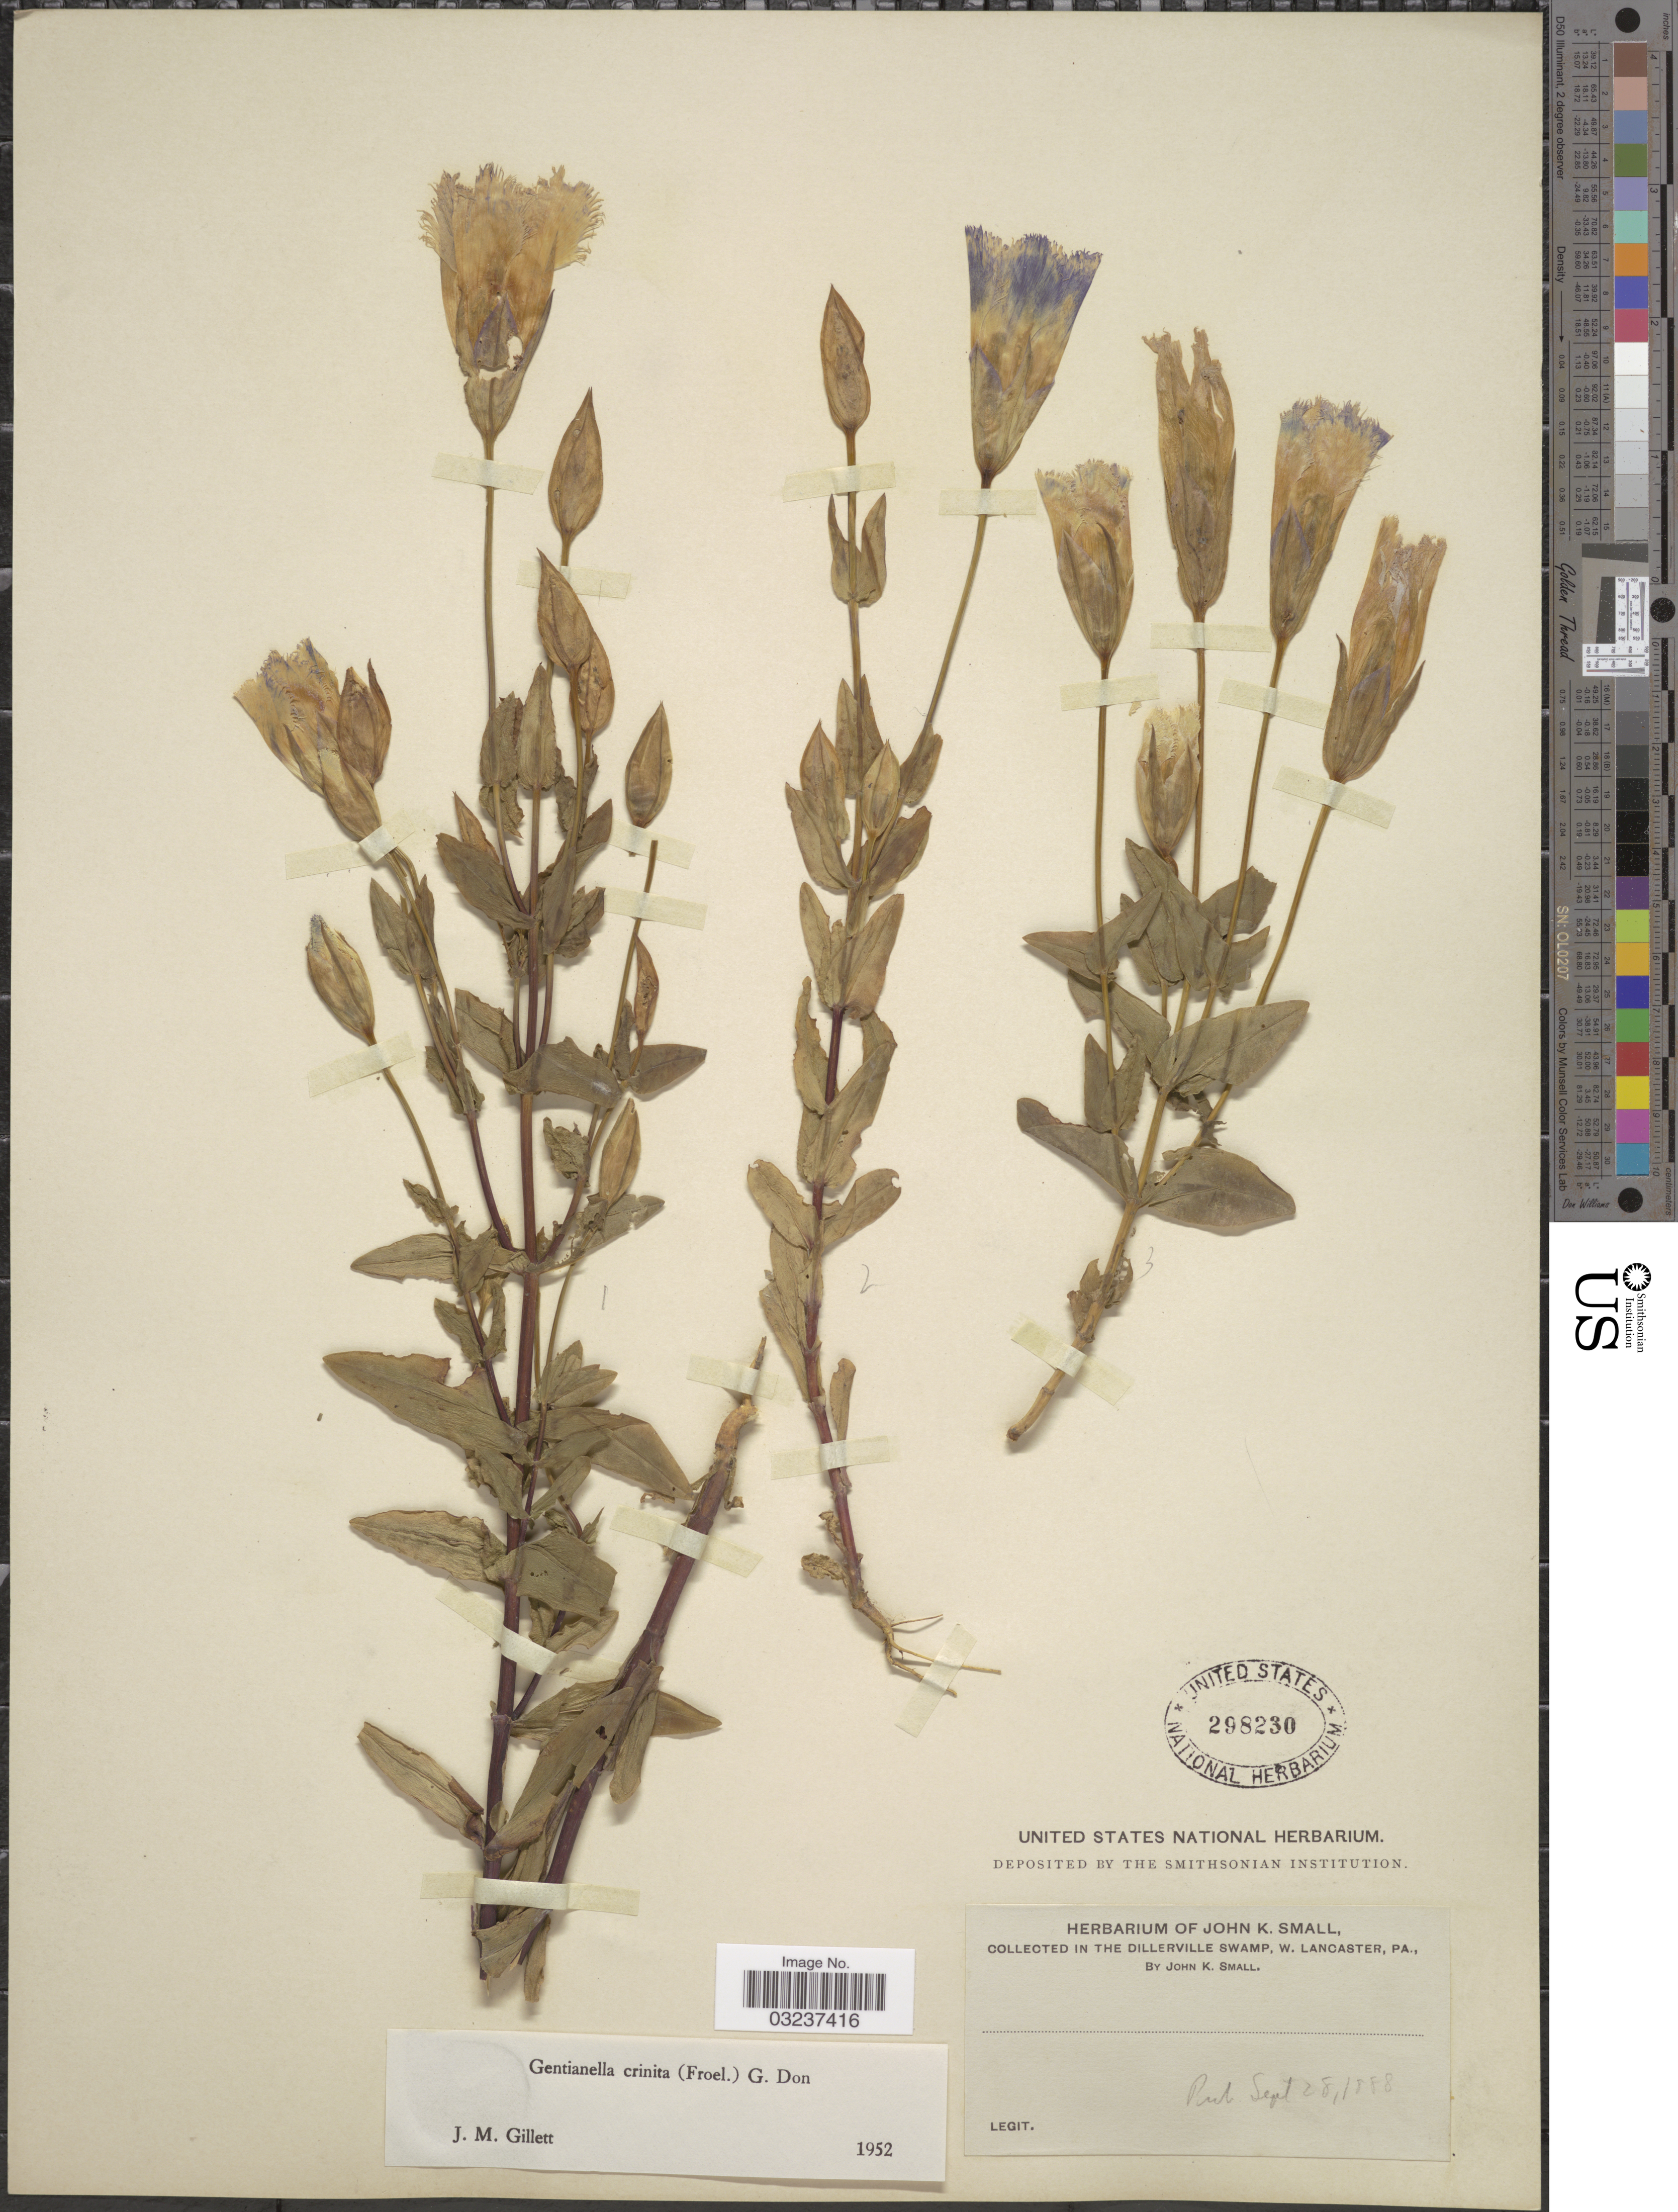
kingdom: Plantae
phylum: Tracheophyta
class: Magnoliopsida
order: Gentianales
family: Gentianaceae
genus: Gentianella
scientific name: Gentianella crinita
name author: (Froel.) G. Don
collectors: J. K. Small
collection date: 1888-09-28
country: United States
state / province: Pennsylvania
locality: In the Dillerville Swamp, W. Lancaster, Pa.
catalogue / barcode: US 298230